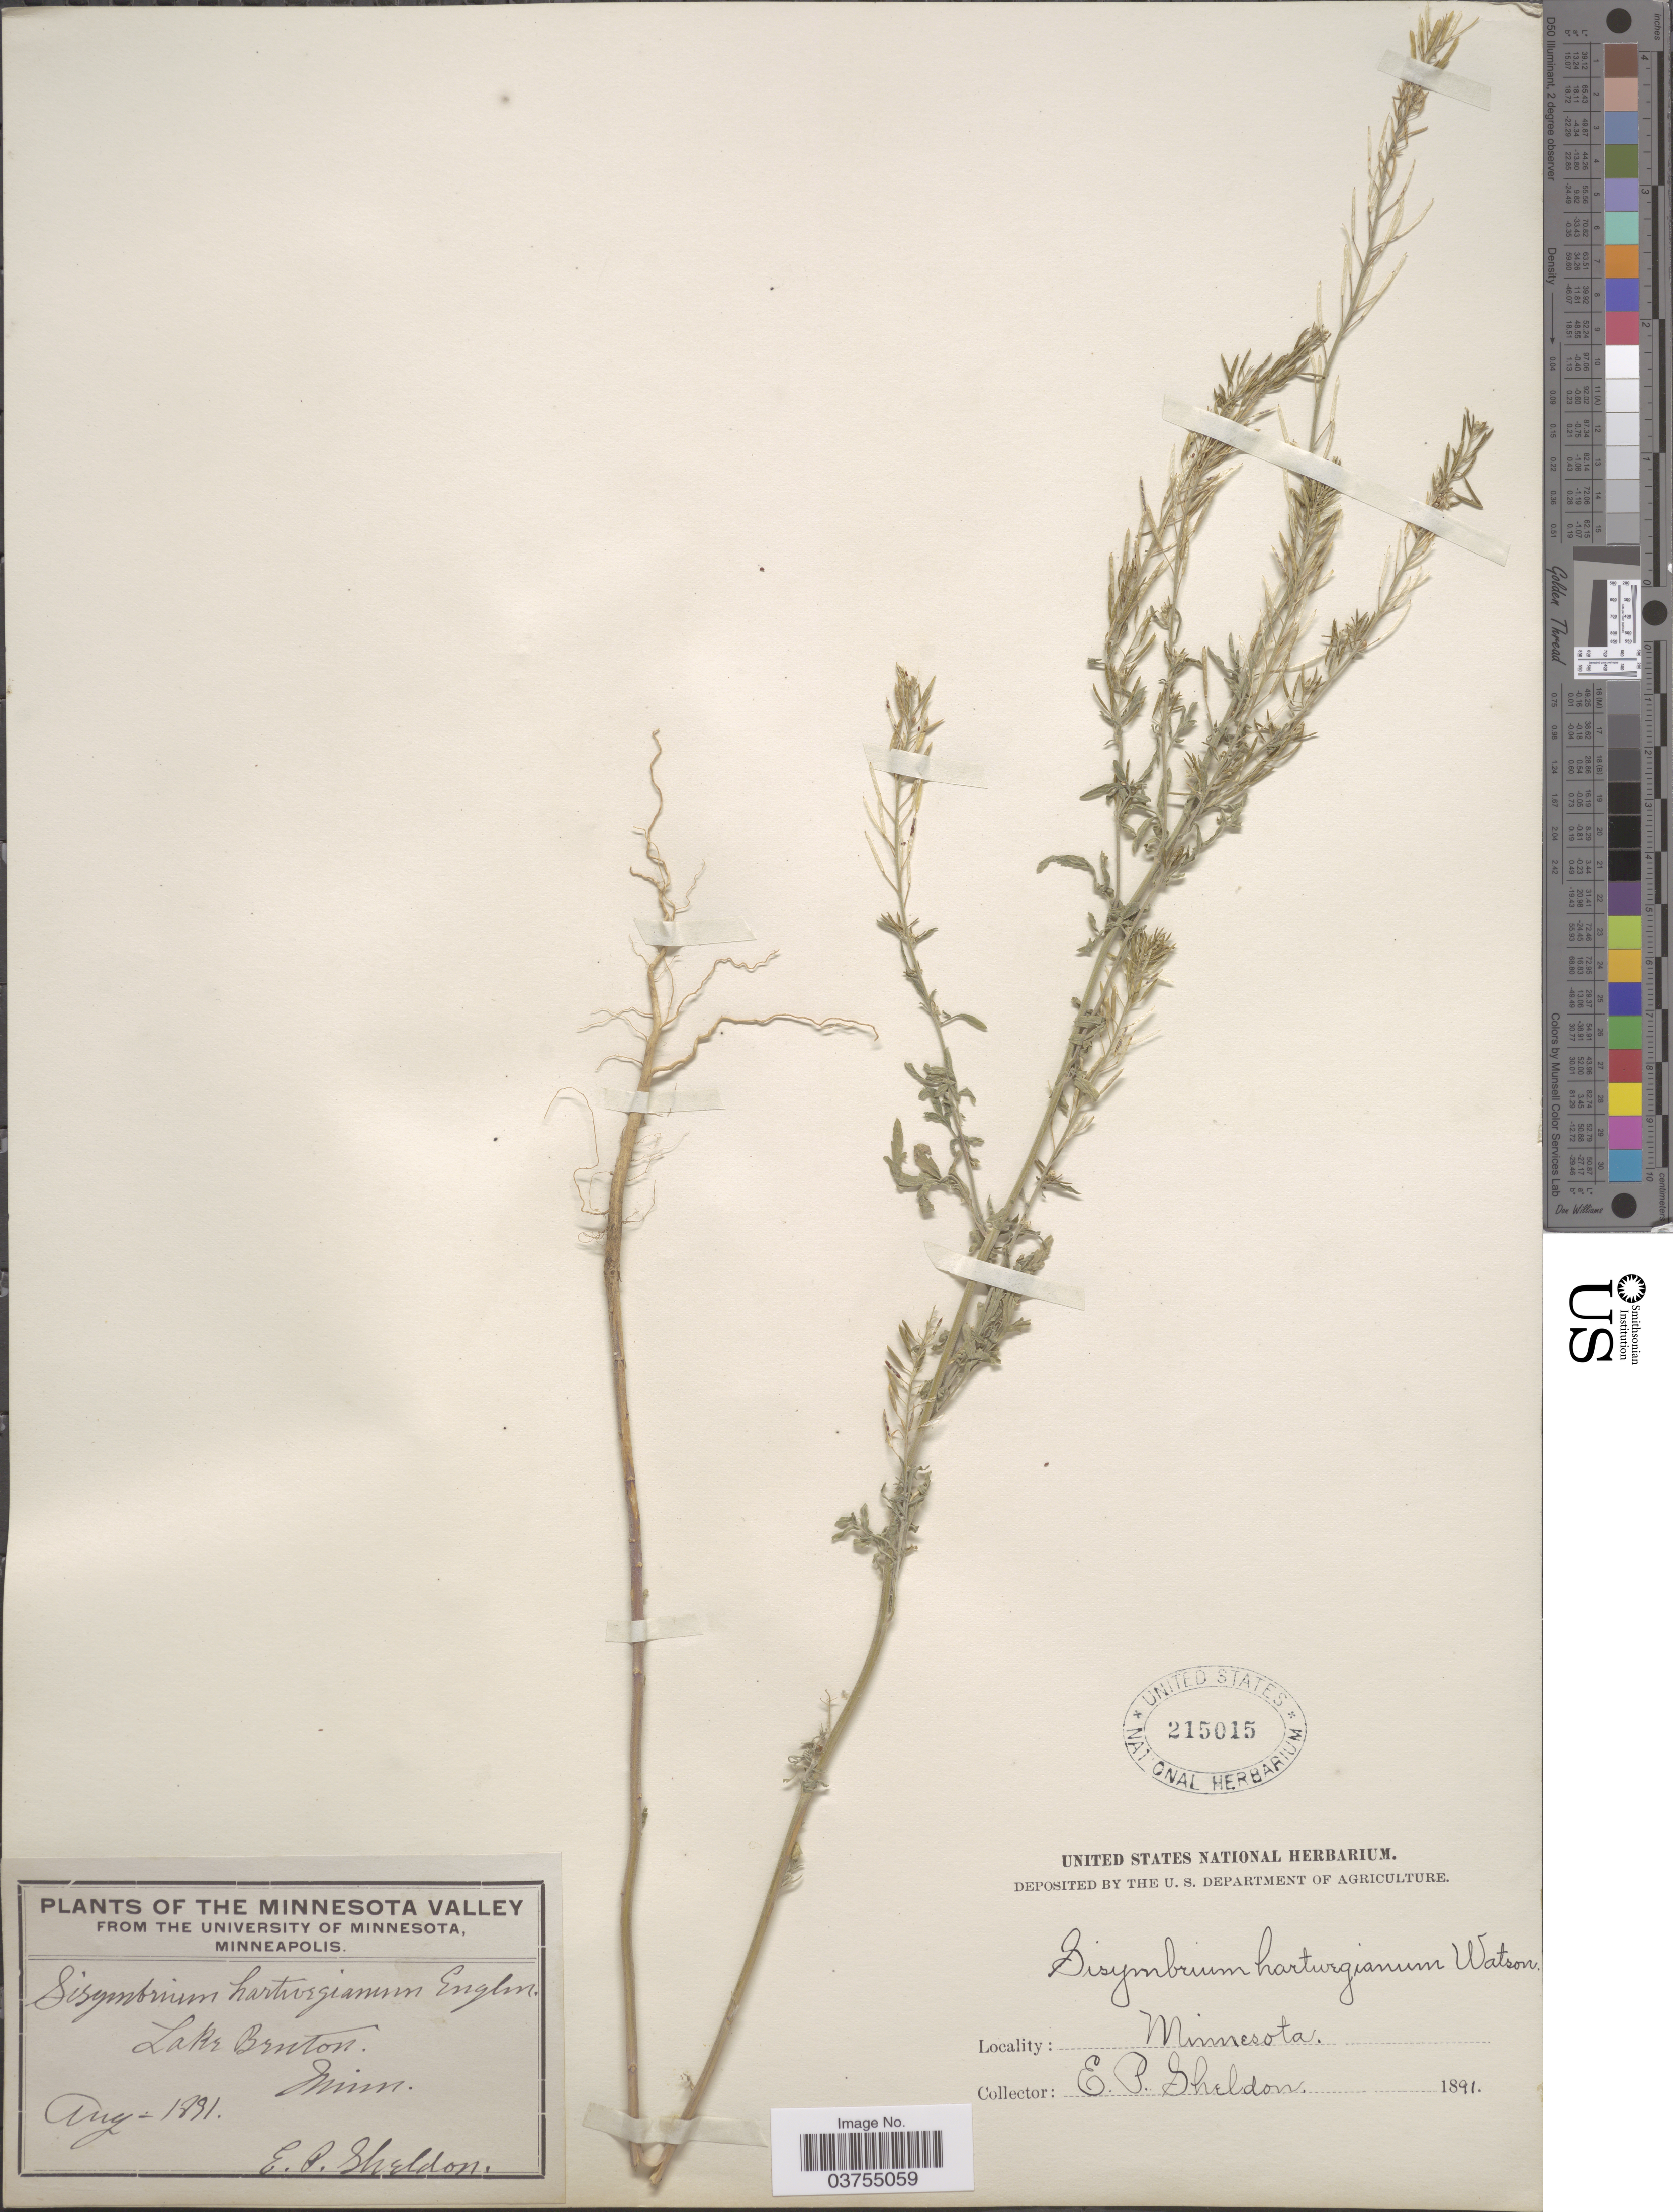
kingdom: Plantae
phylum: Tracheophyta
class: Magnoliopsida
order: Brassicales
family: Brassicaceae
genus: Descurainia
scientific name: Descurainia richardsonii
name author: (C.A. Mey.) O.E. Schulz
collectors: E. P. Sheldon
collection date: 1891-08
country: United States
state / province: Minnesota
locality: The Minnesota Valley. Lake Benton.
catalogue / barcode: US 215015